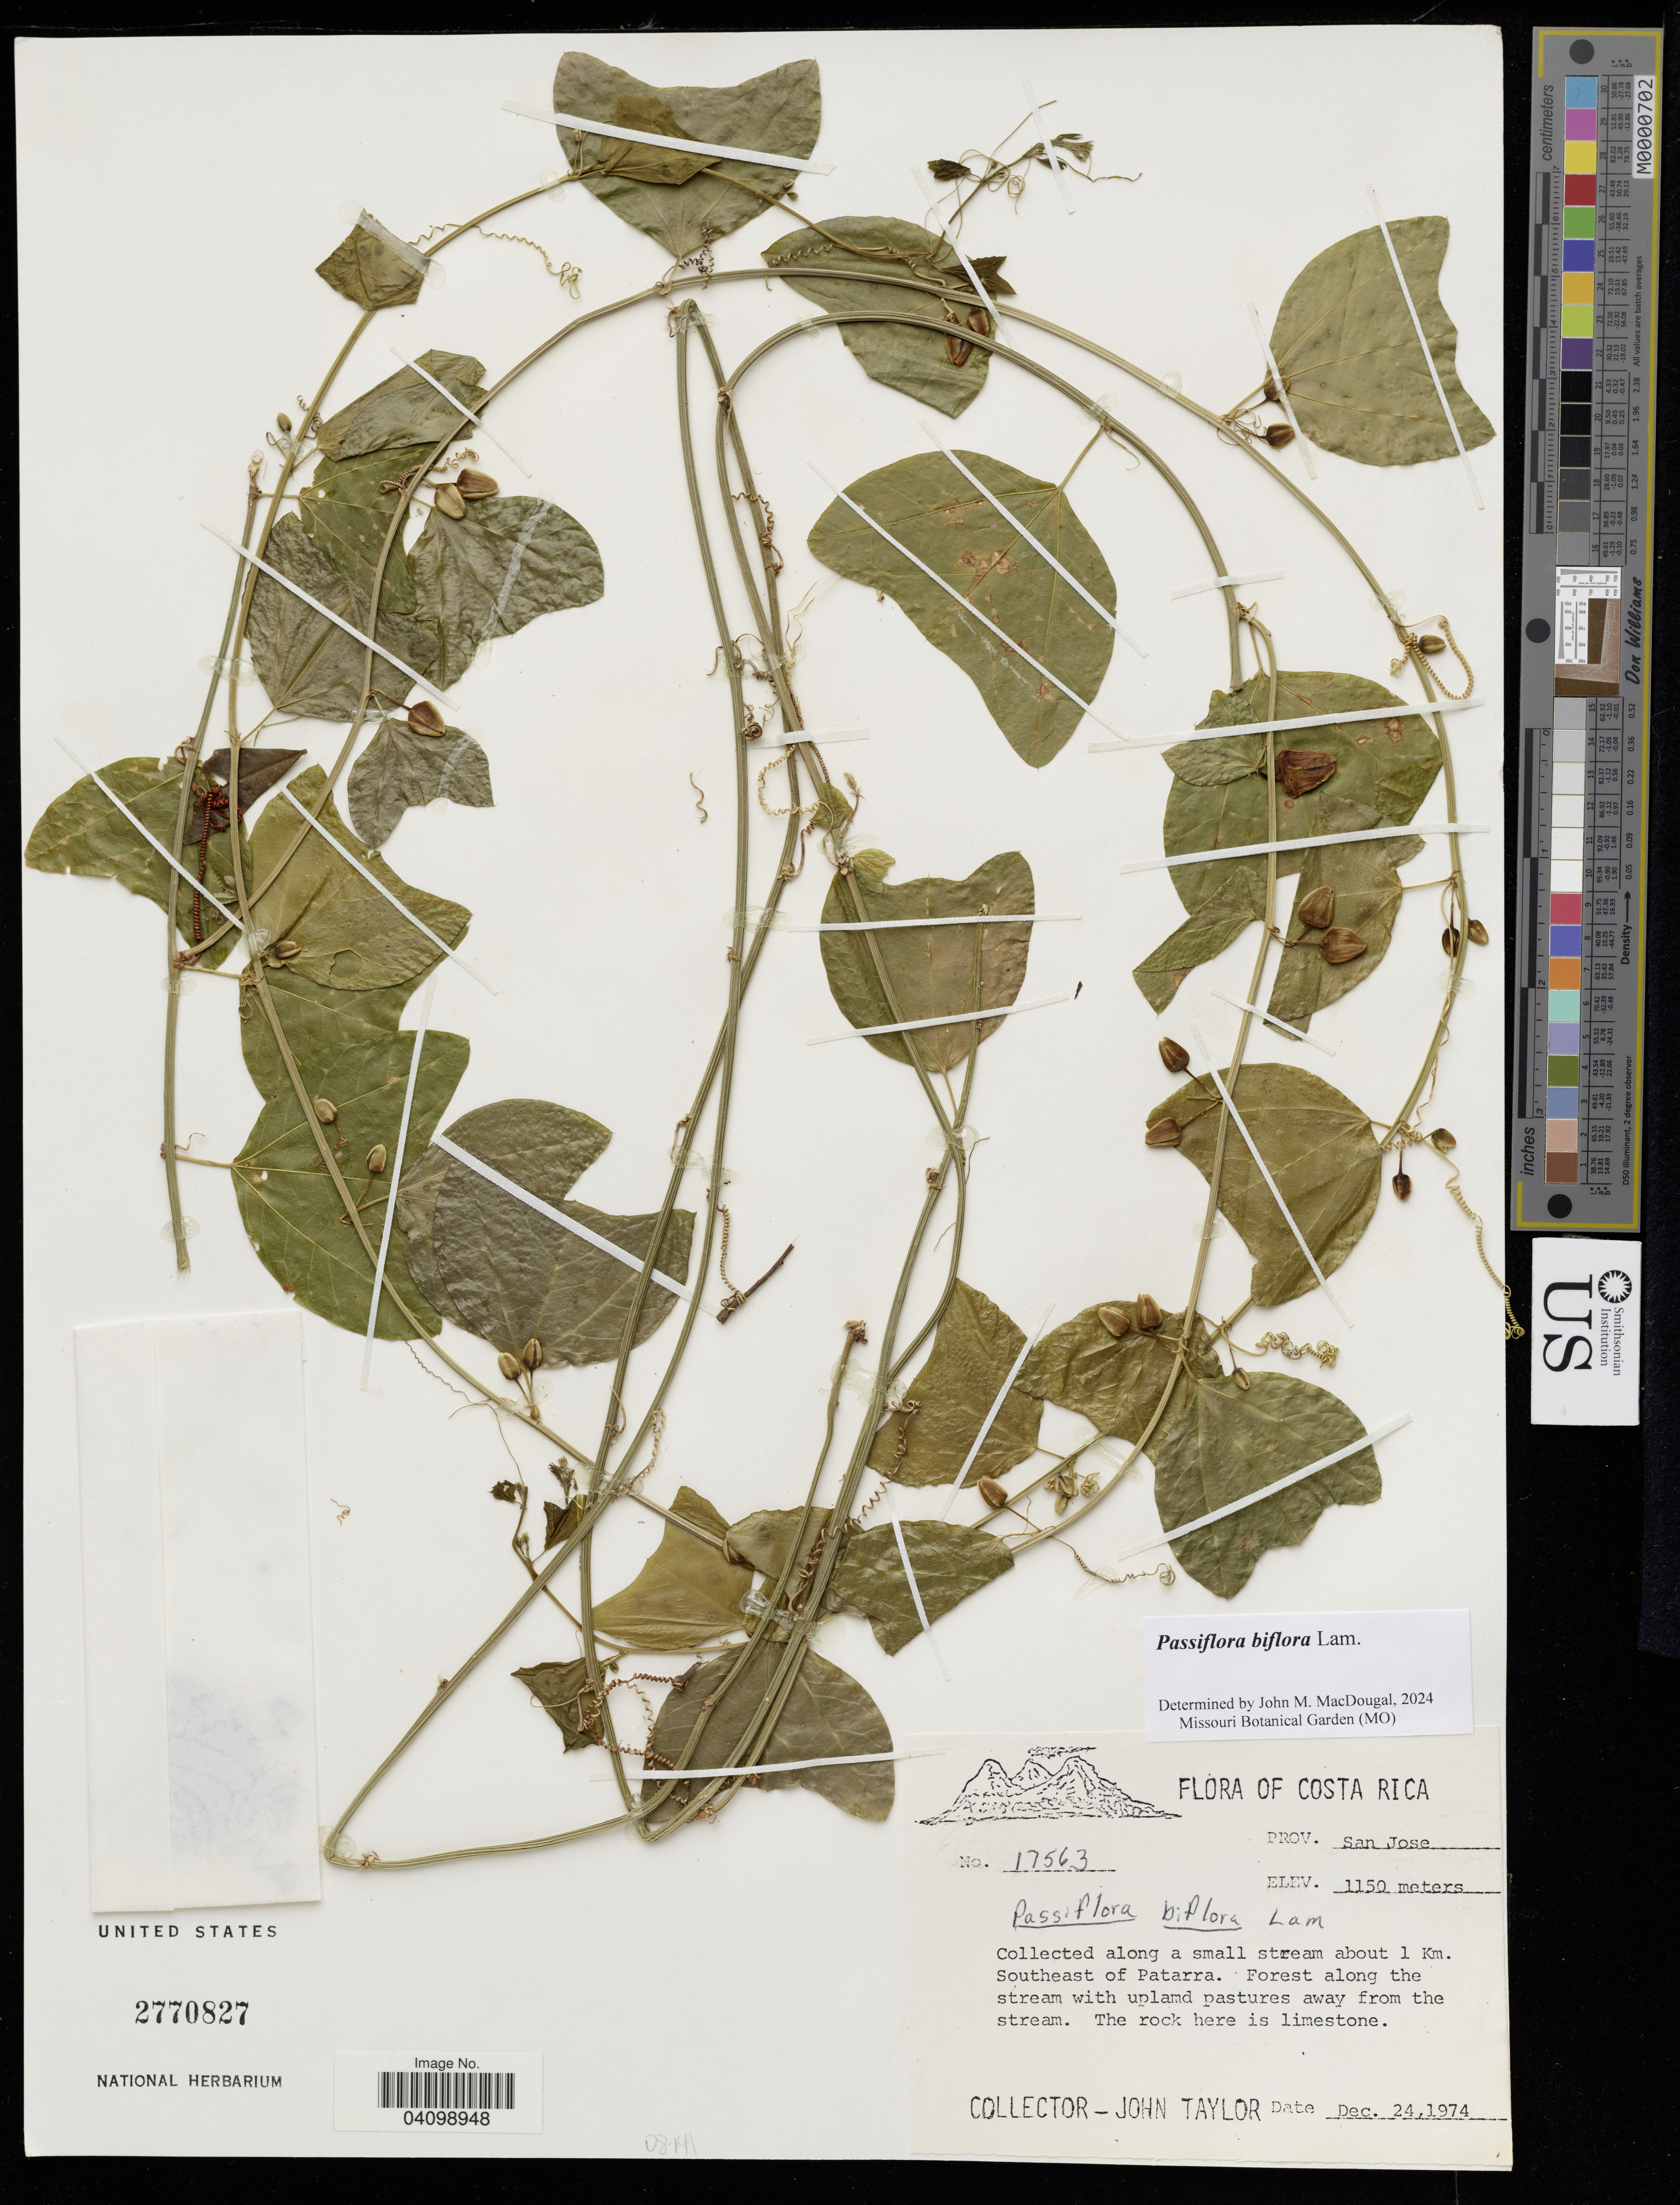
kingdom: Plantae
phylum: Tracheophyta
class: Magnoliopsida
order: Malpighiales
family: Passifloraceae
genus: Passiflora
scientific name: Passiflora biflora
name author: Lam.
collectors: J. Taylor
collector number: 17563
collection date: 1974-12-24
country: Costa Rica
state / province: San José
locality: Along a small stream about 1 Km. Southeast of Patarra. Forest along the stream with uplamd pastures away from the stream.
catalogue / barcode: US 2770827